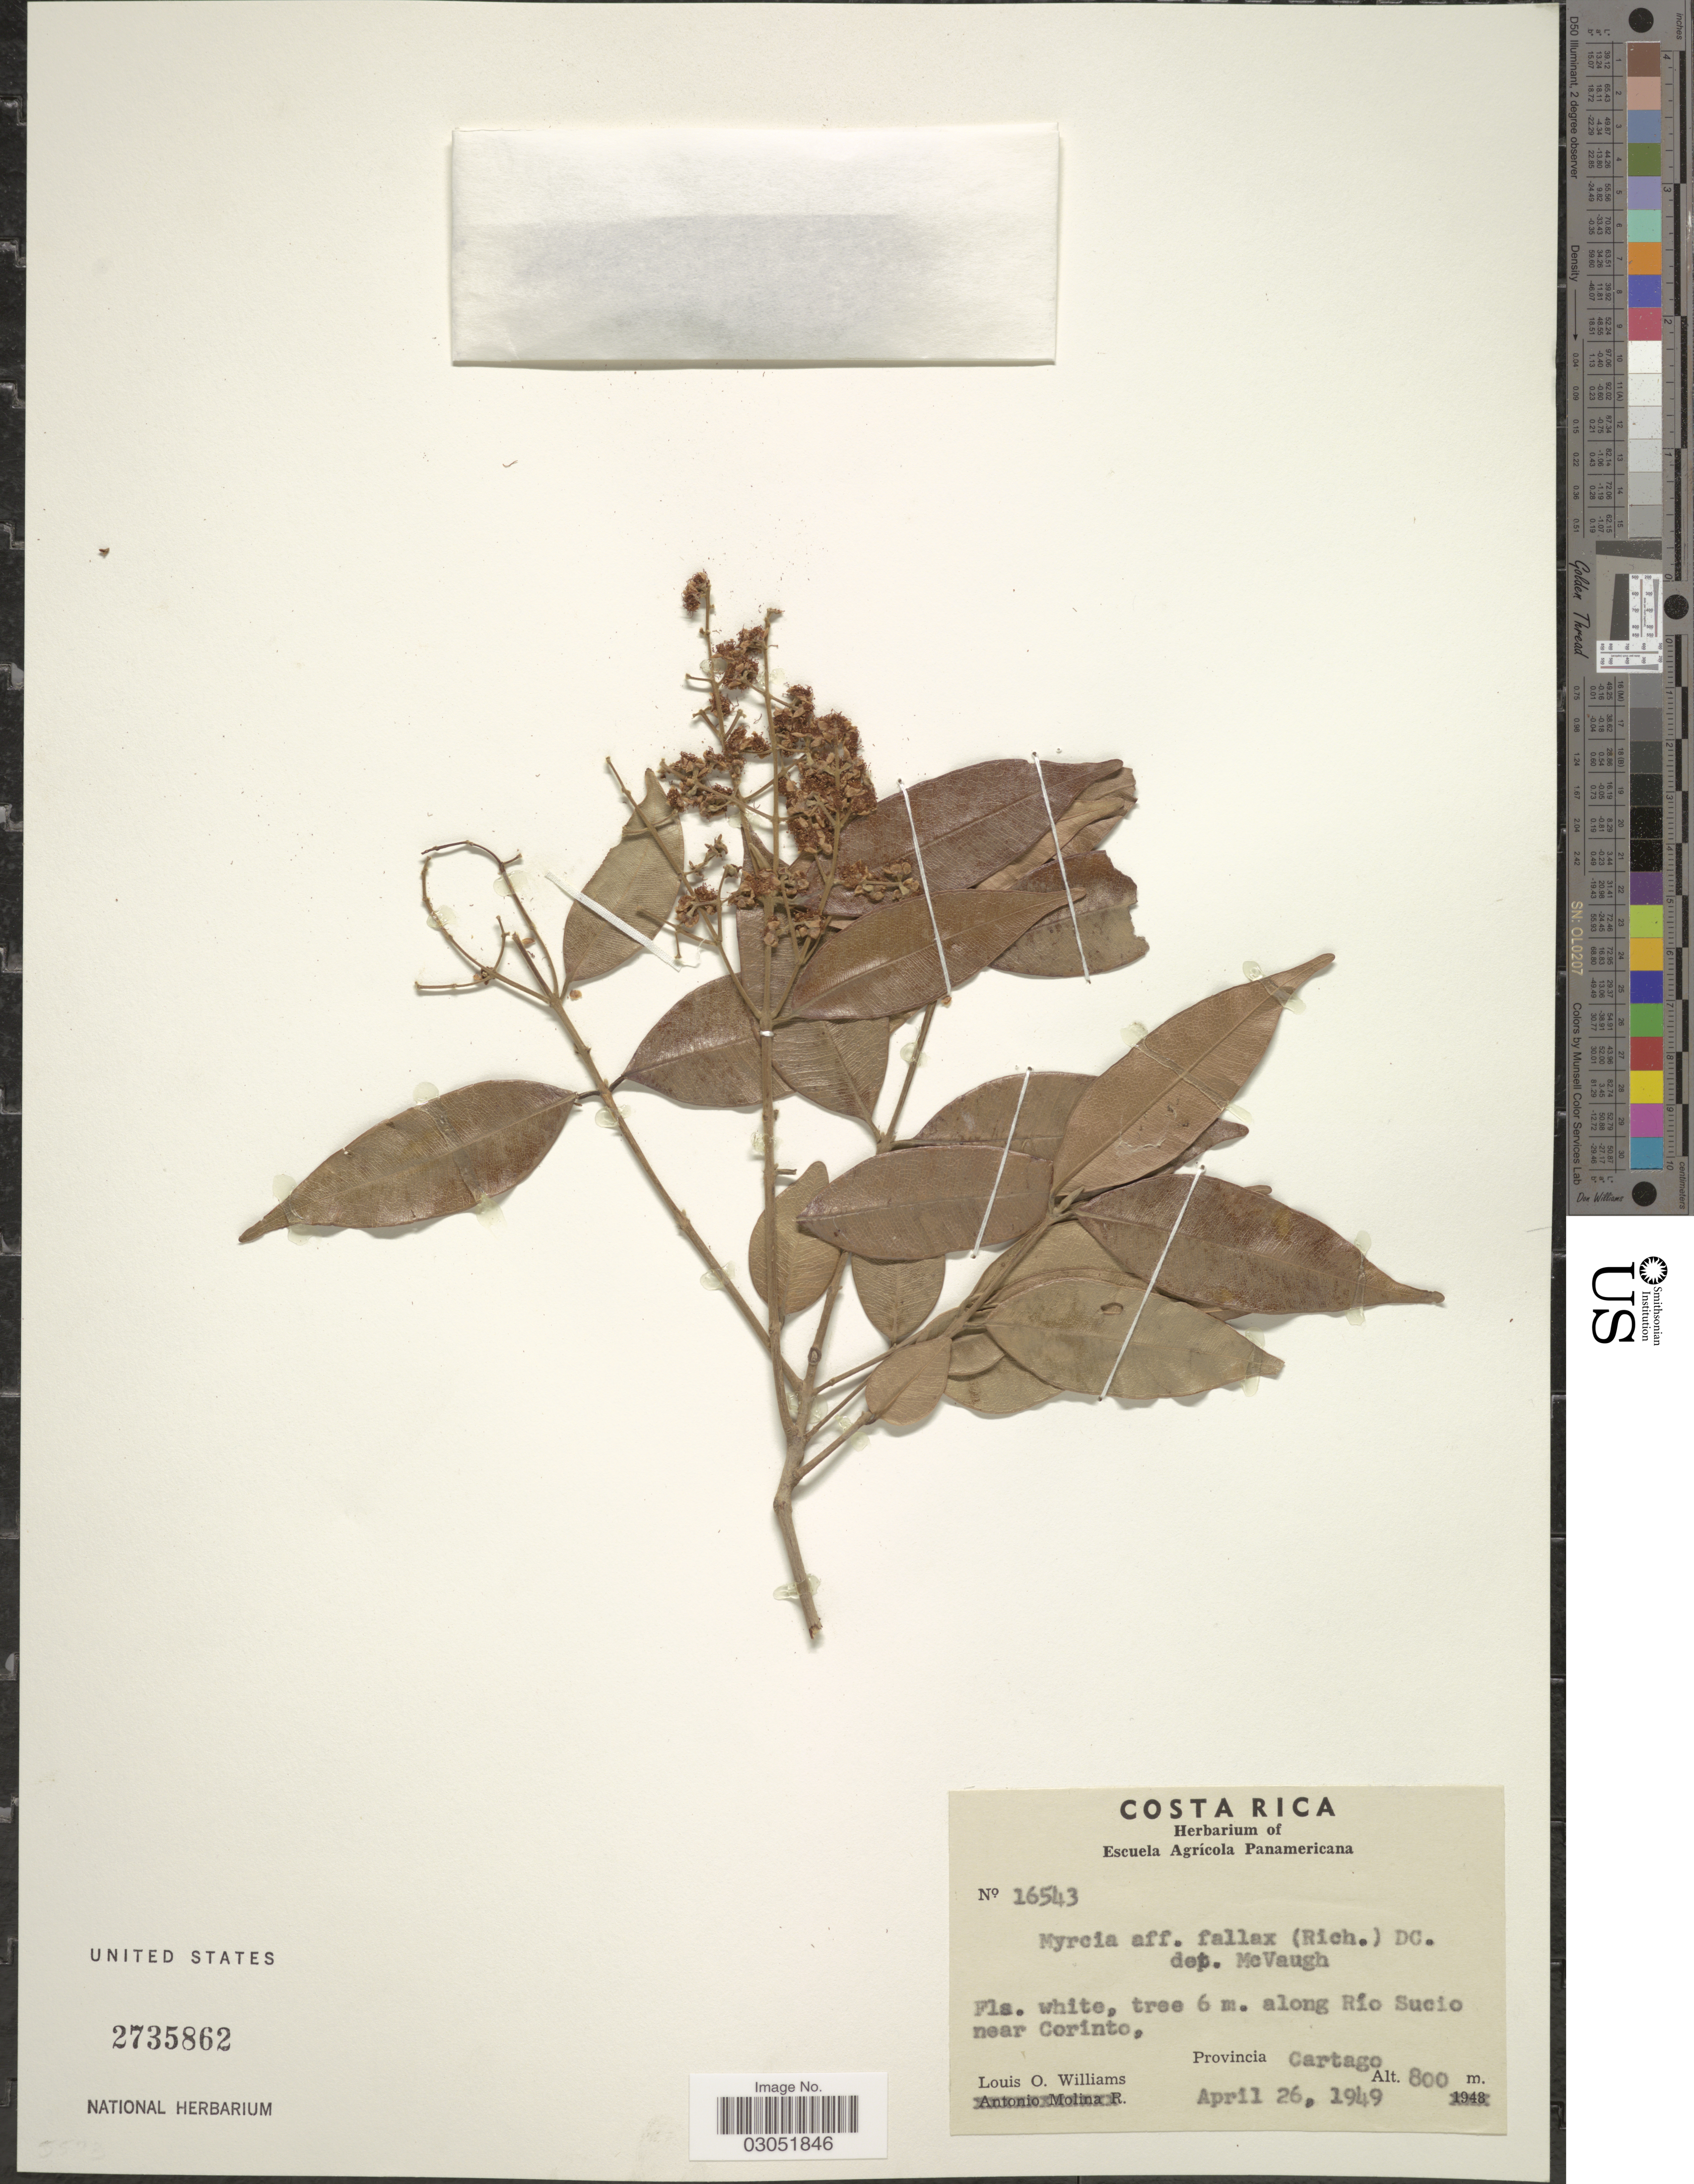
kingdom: Plantae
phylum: Tracheophyta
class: Magnoliopsida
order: Myrtales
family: Myrtaceae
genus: Myrcia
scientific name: Myrcia fallax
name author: (Rich.) DC.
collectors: L. O. Williams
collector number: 16543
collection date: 1949-04-26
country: Costa Rica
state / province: Cartago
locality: Along Río Sucio near Corinto.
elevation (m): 800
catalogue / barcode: US 2735862